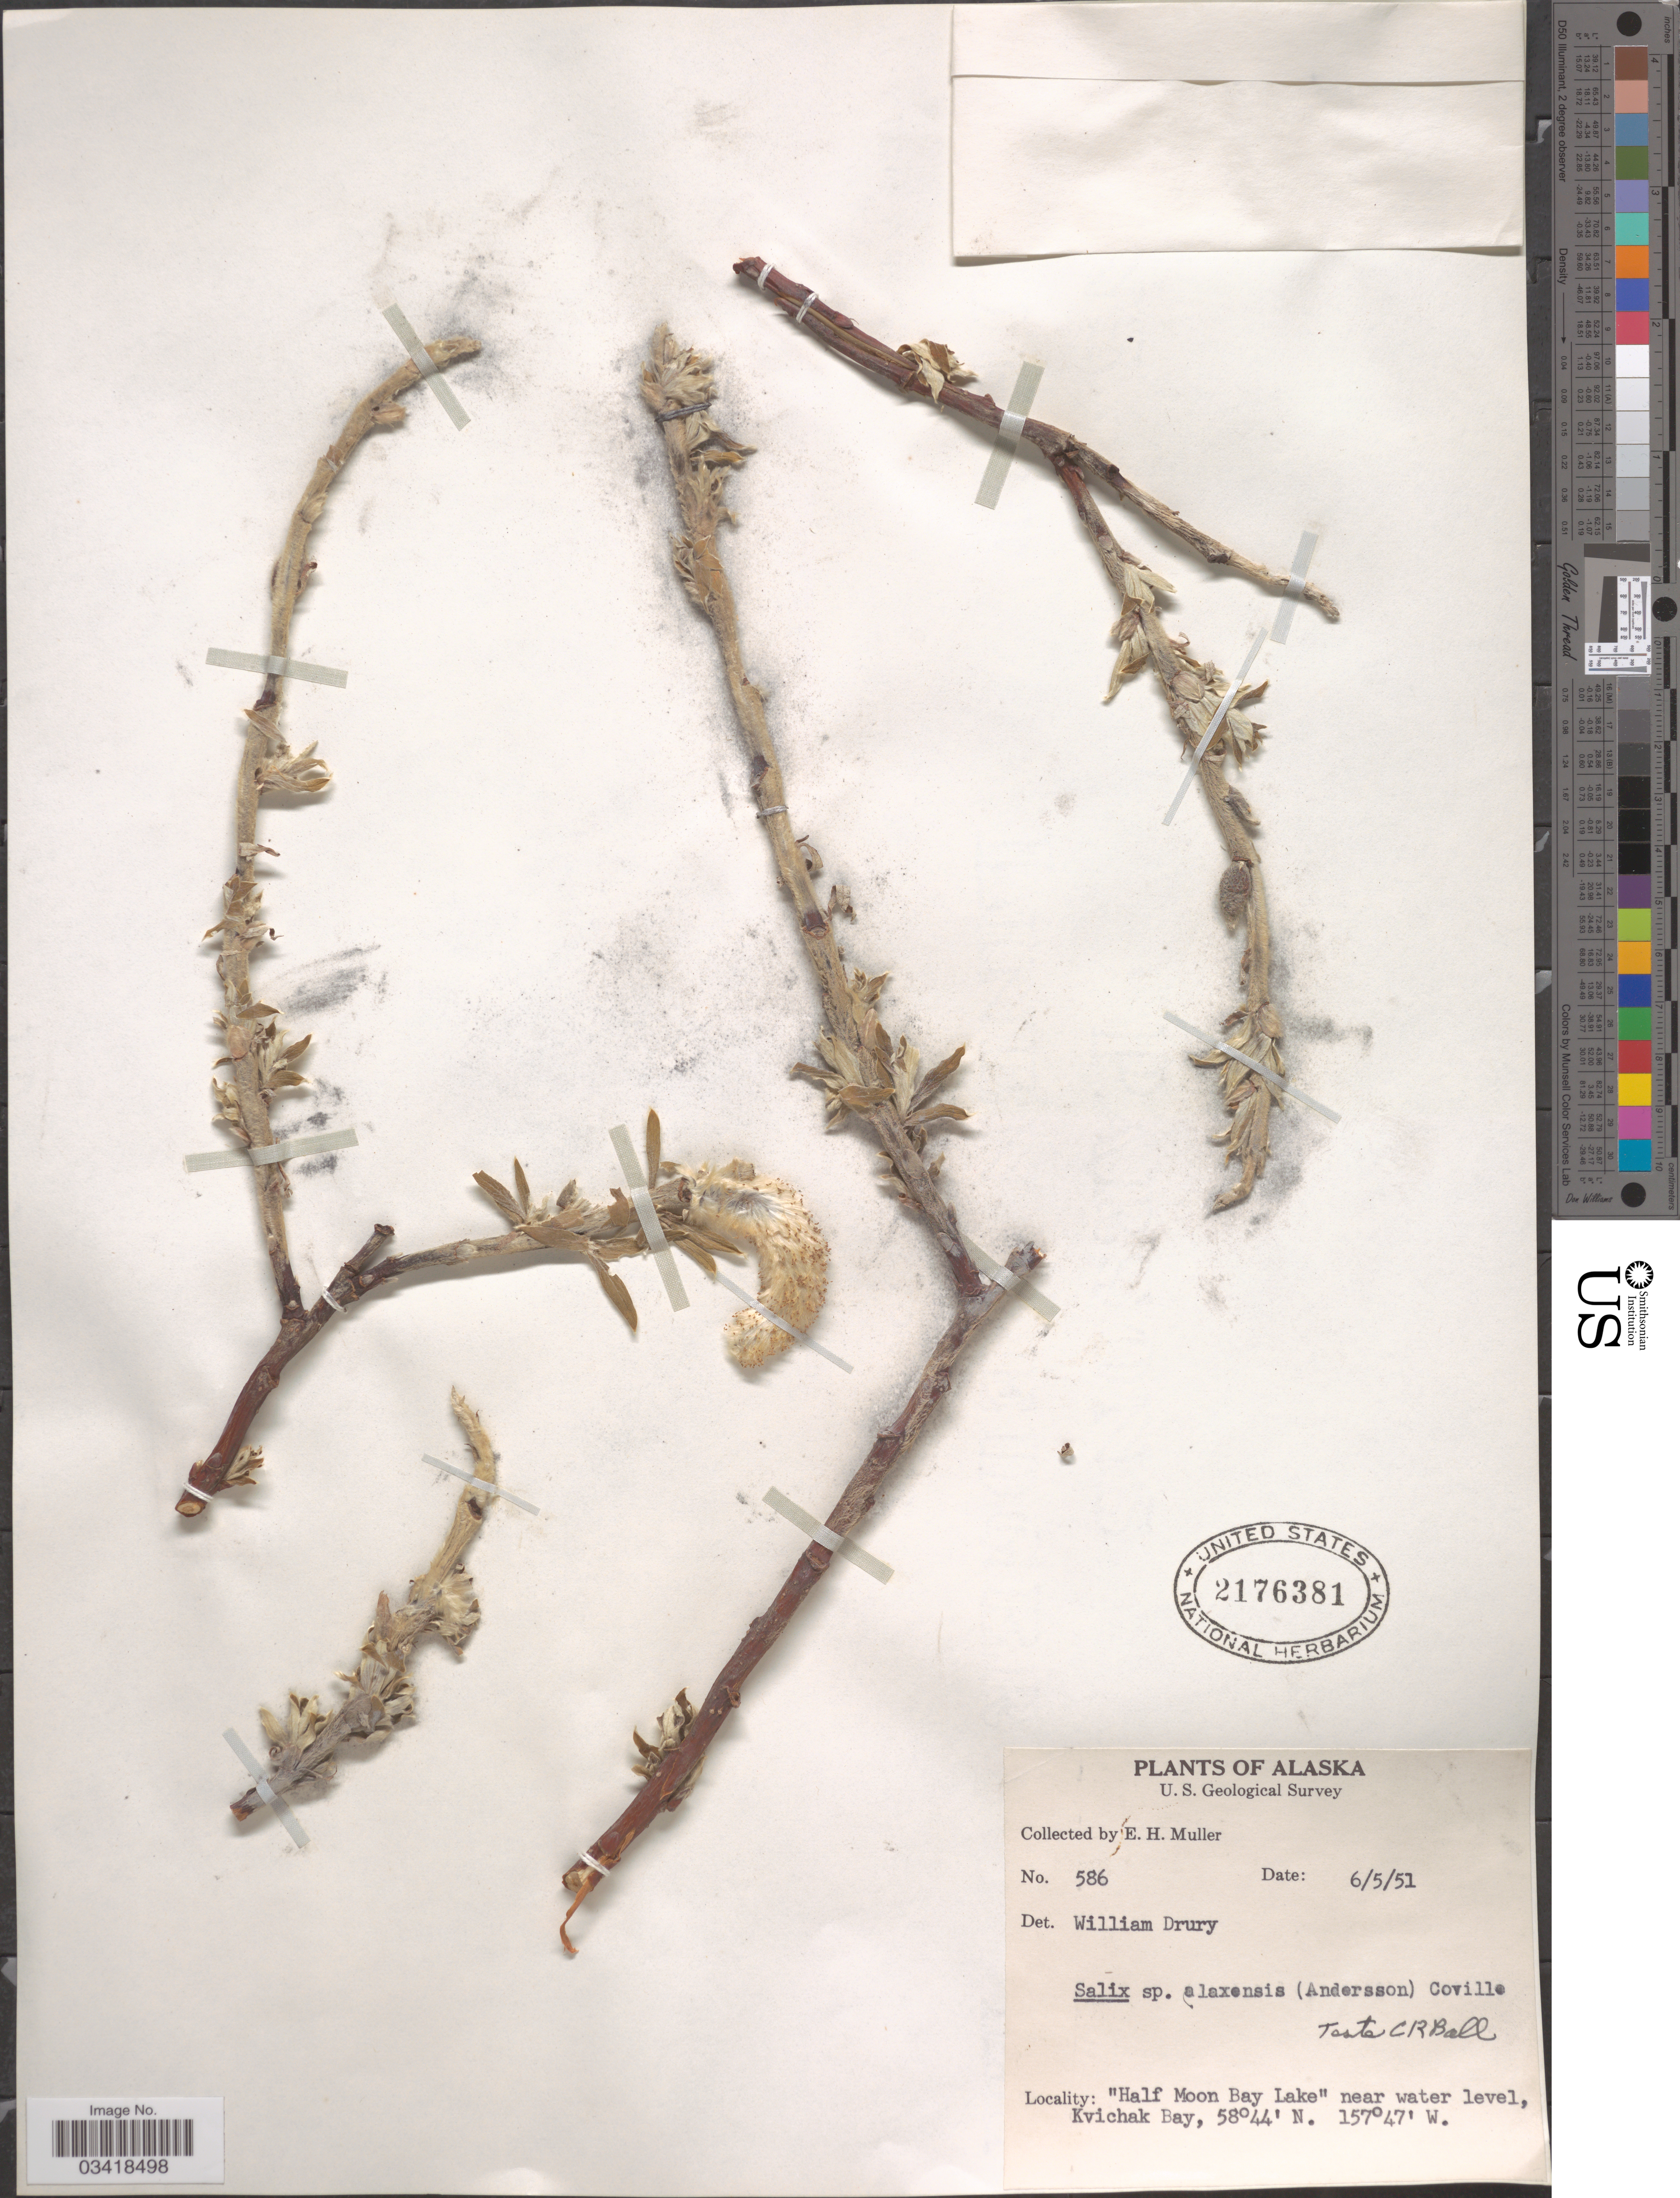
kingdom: Plantae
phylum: Tracheophyta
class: Magnoliopsida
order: Malpighiales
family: Salicaceae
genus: Salix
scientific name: Salix alaxensis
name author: (Andersson) Coville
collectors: E. H. Muller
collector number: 586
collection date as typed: Transcribed d/m/y: 5/6/51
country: United States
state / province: Alaska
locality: Half Moon Bay Lake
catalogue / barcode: US 2176381